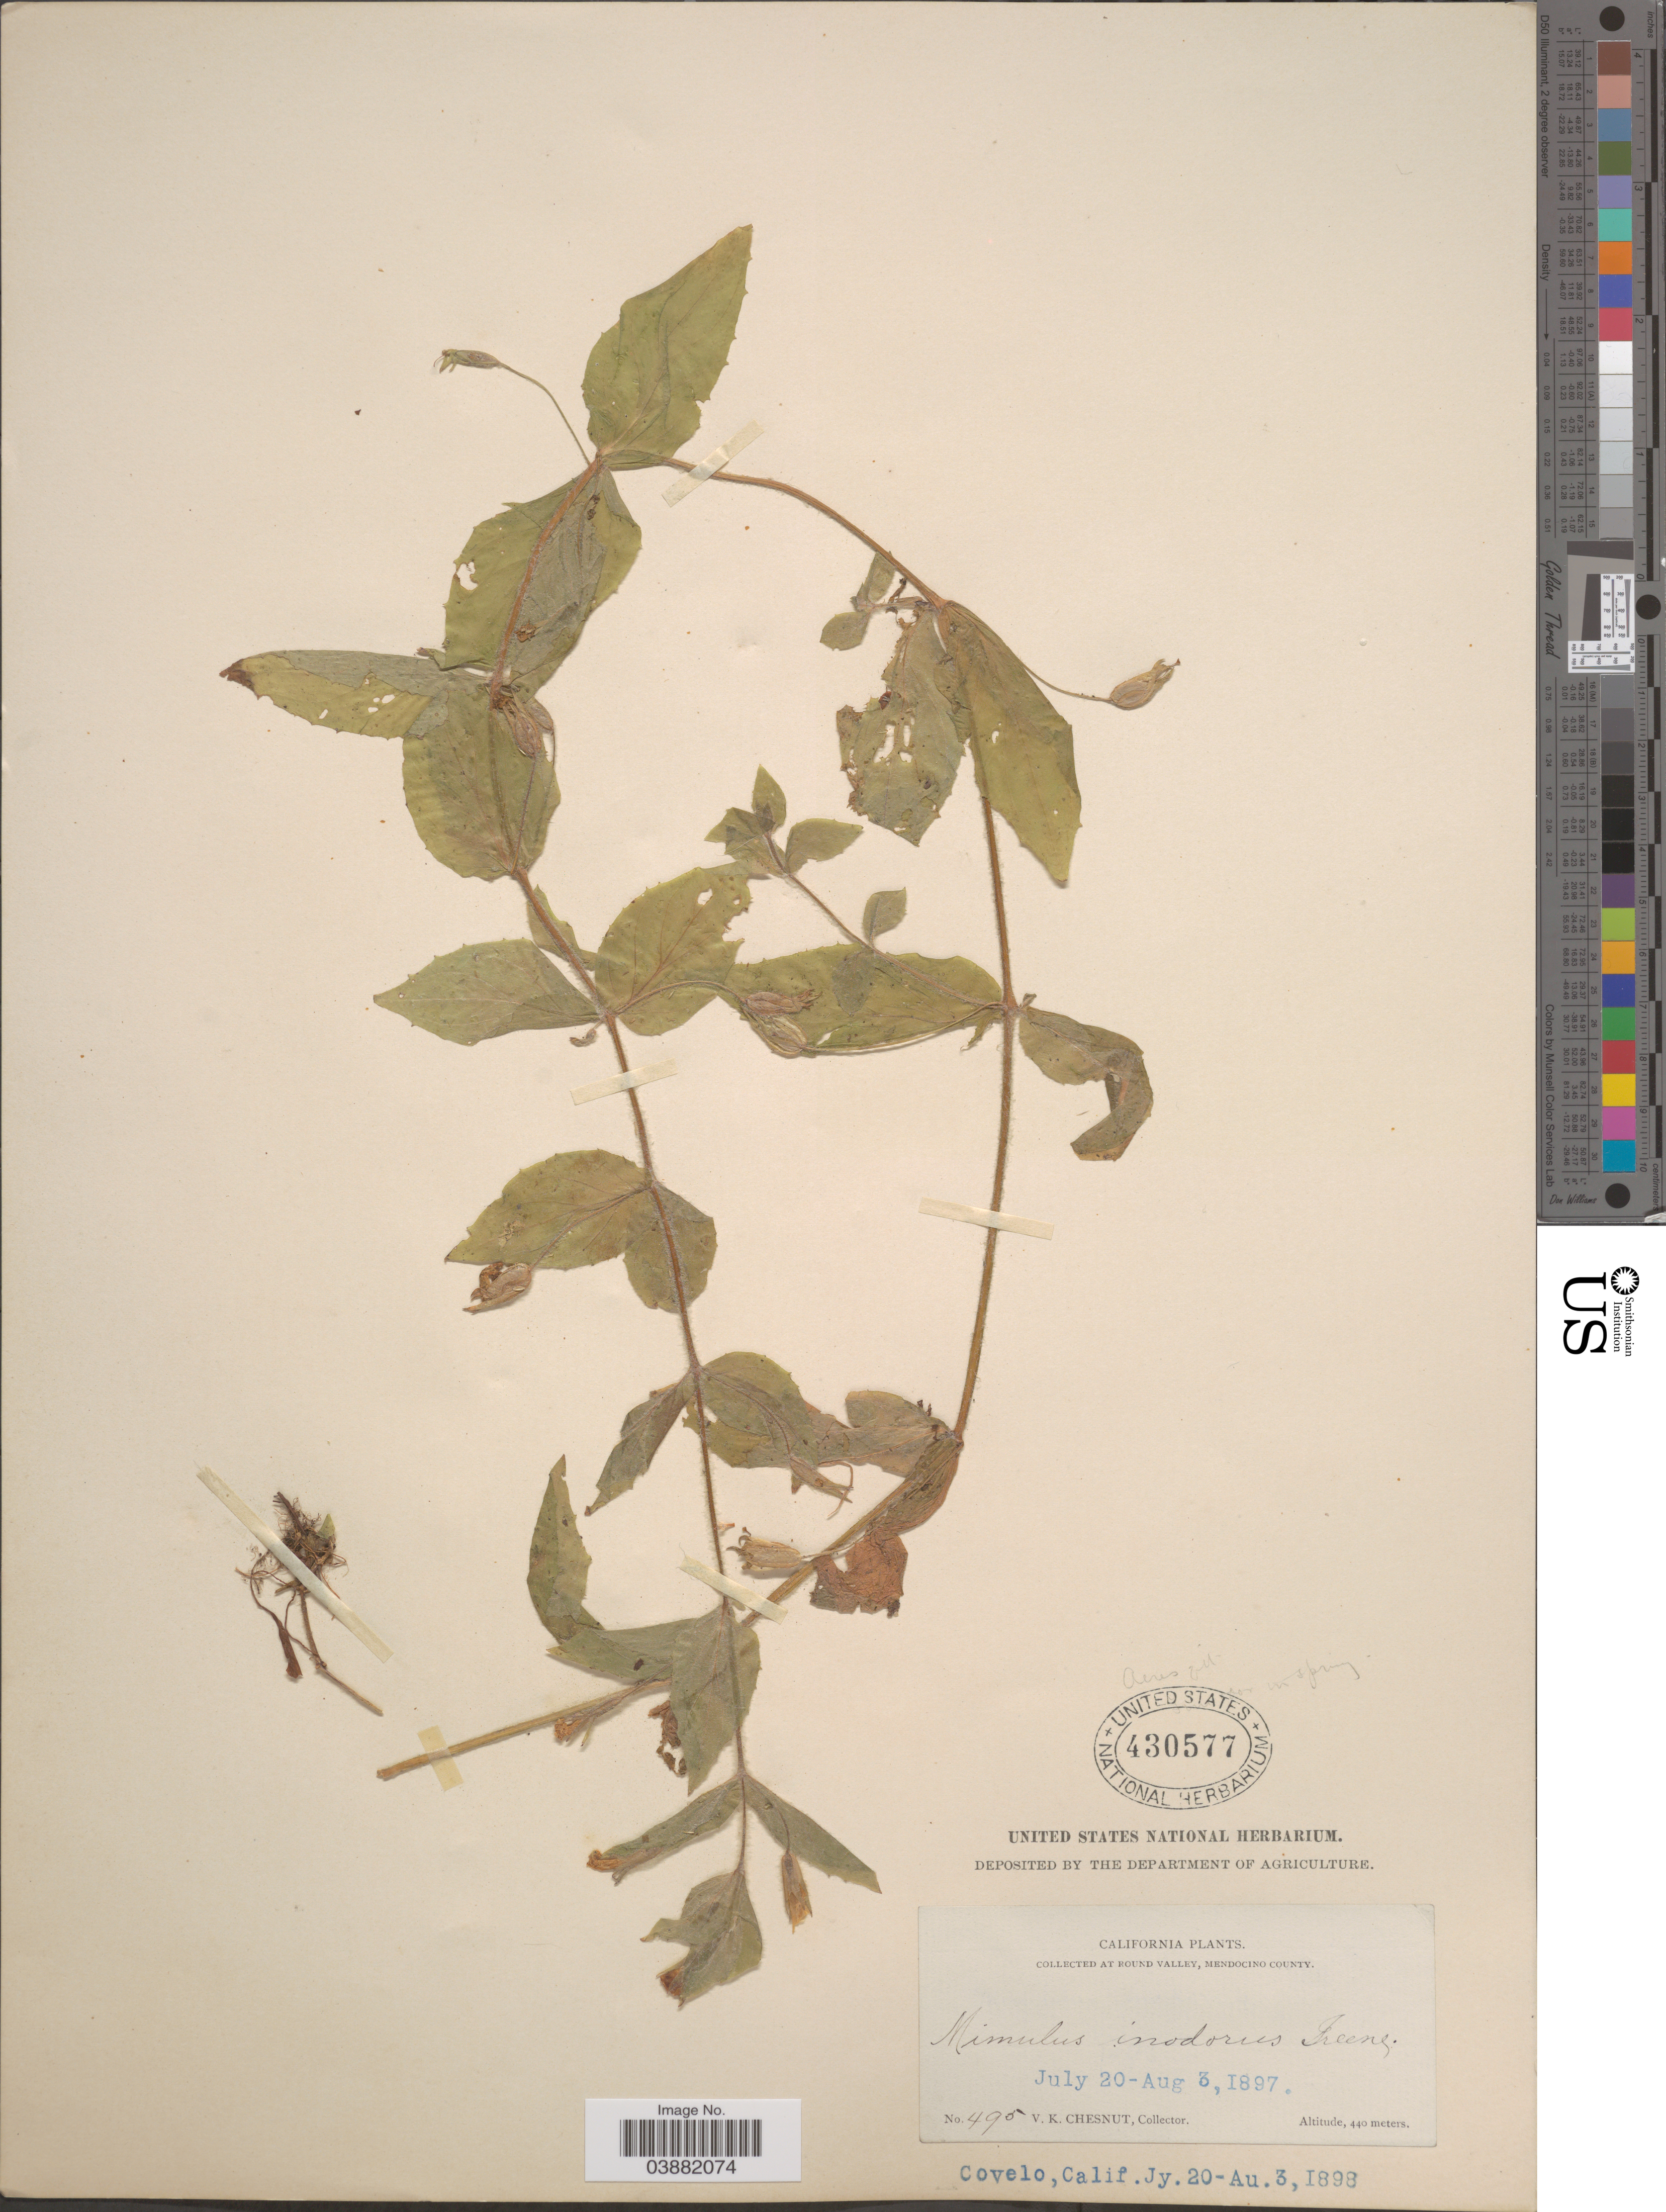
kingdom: Plantae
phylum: Tracheophyta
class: Magnoliopsida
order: Lamiales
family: Phrymaceae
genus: Mimulus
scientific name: Mimulus inodorus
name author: Greene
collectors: V. Chesnut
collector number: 495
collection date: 1897-07-20/1897-08-03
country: United States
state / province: California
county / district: Mendocino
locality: At Round Valley, Mendocino County. Covelo.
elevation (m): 440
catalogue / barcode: US 430577